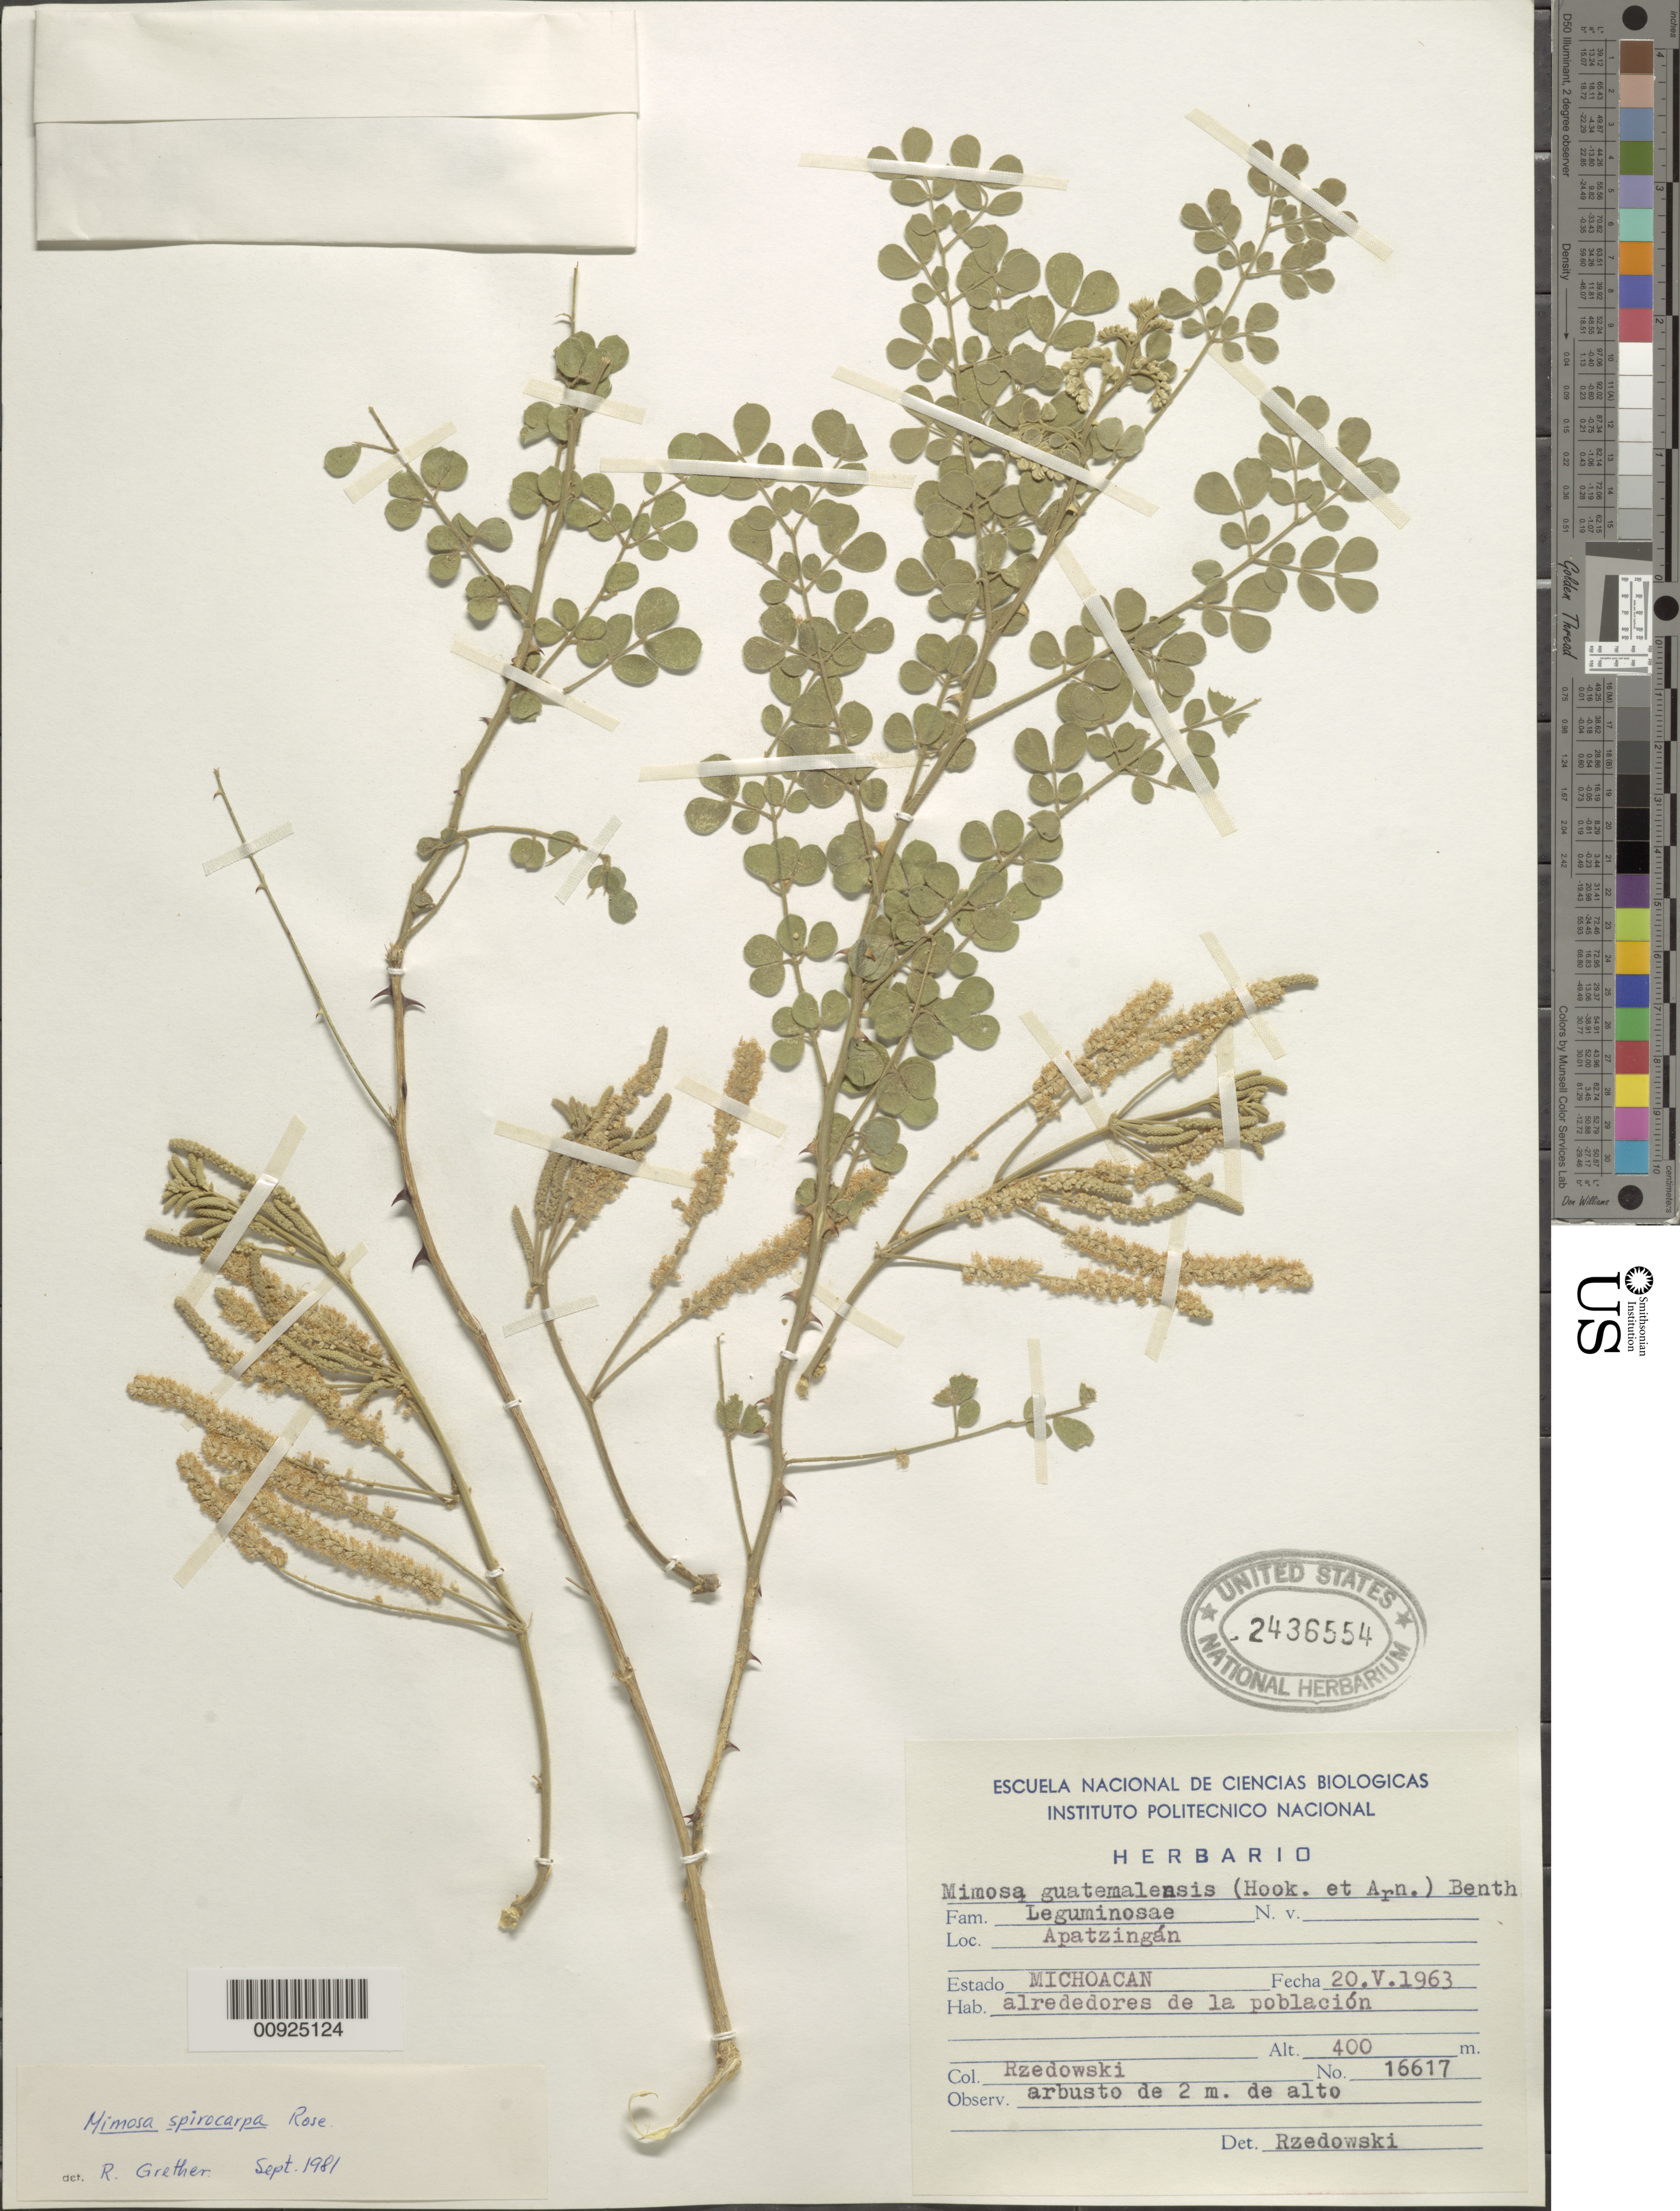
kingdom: Plantae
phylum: Tracheophyta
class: Magnoliopsida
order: Fabales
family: Fabaceae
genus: Mimosa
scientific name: Mimosa spirocarpa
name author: Rose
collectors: J. Rzedowski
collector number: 16617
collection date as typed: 20 May 1963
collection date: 1963-05-20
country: Mexico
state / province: Michoacán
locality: Apatzingán, Estado de Michoacán. Alrededores de la población.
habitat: Alrededores de la población.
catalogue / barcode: US 2436554